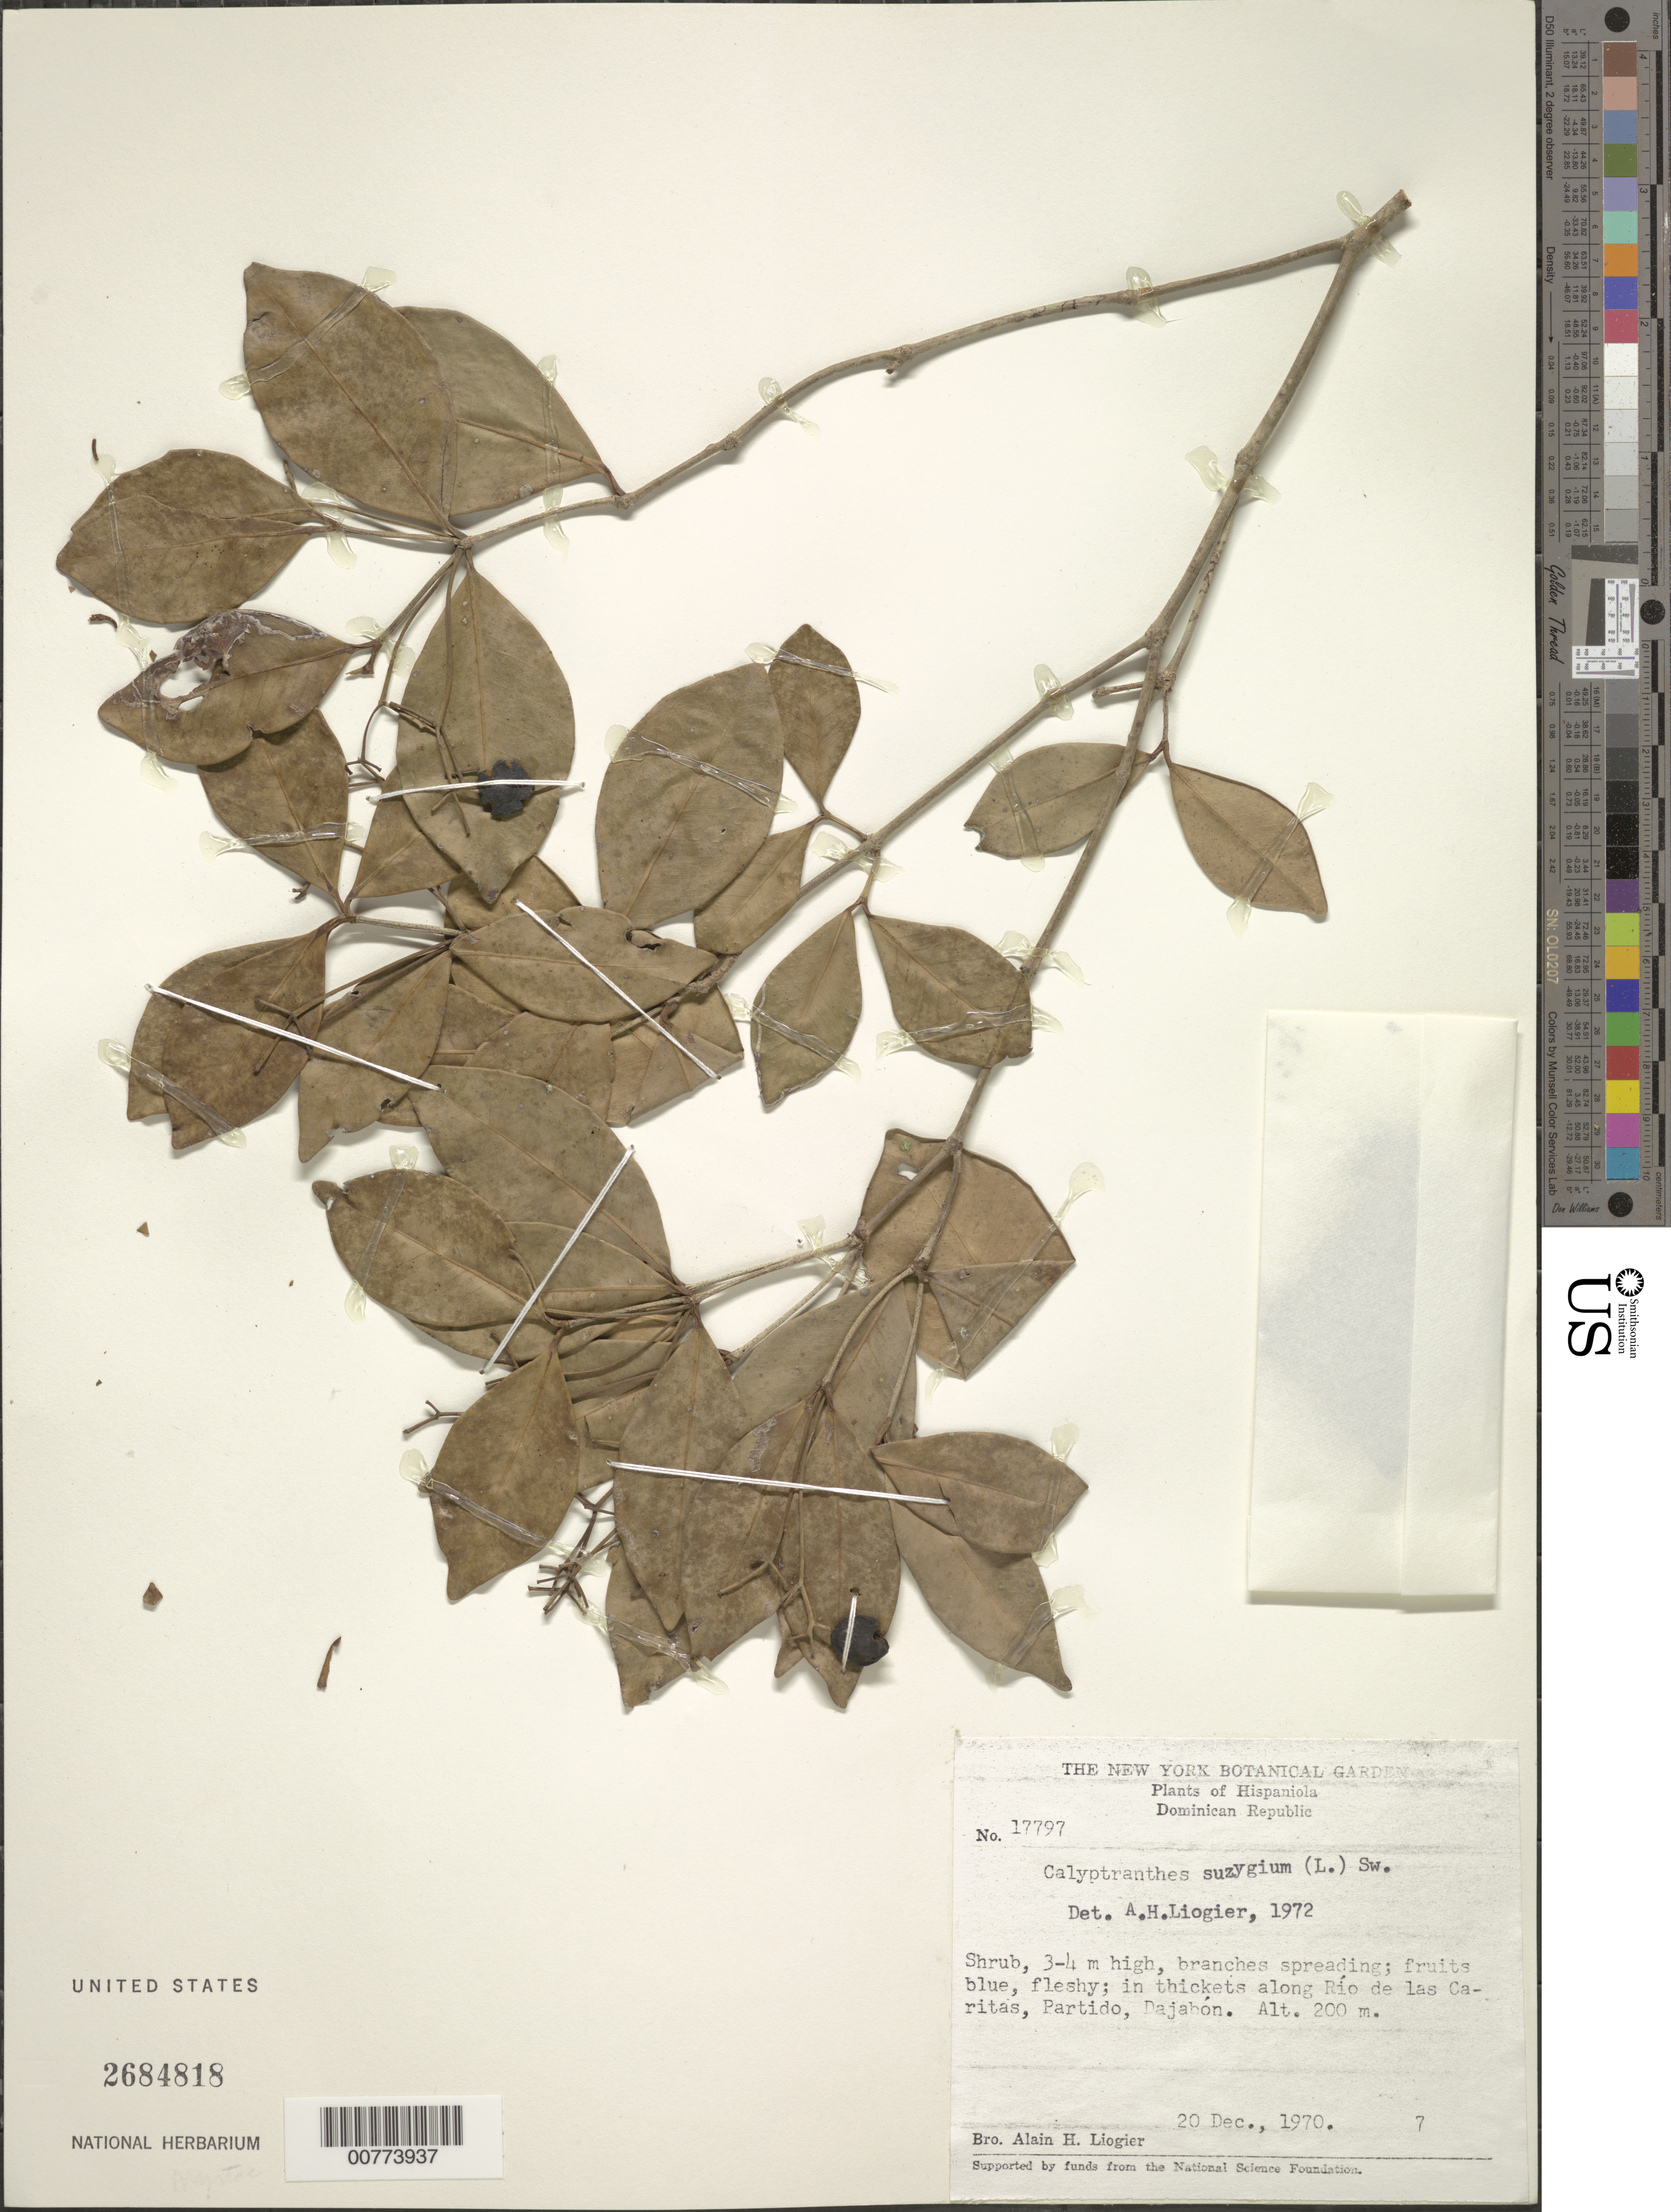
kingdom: Plantae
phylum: Tracheophyta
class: Magnoliopsida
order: Myrtales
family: Myrtaceae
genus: Myrcia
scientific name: Myrcia zuzygium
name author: (L.) A.R. Lourenço & E. Lucas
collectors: A. H. Liogier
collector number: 17797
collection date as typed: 20 Dec 1970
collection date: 1970-12-20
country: Dominican Republic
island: Hispaniola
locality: Dajabón, Partido, along Rio de las Caritas.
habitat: Thickets.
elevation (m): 200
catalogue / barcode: US 2684818